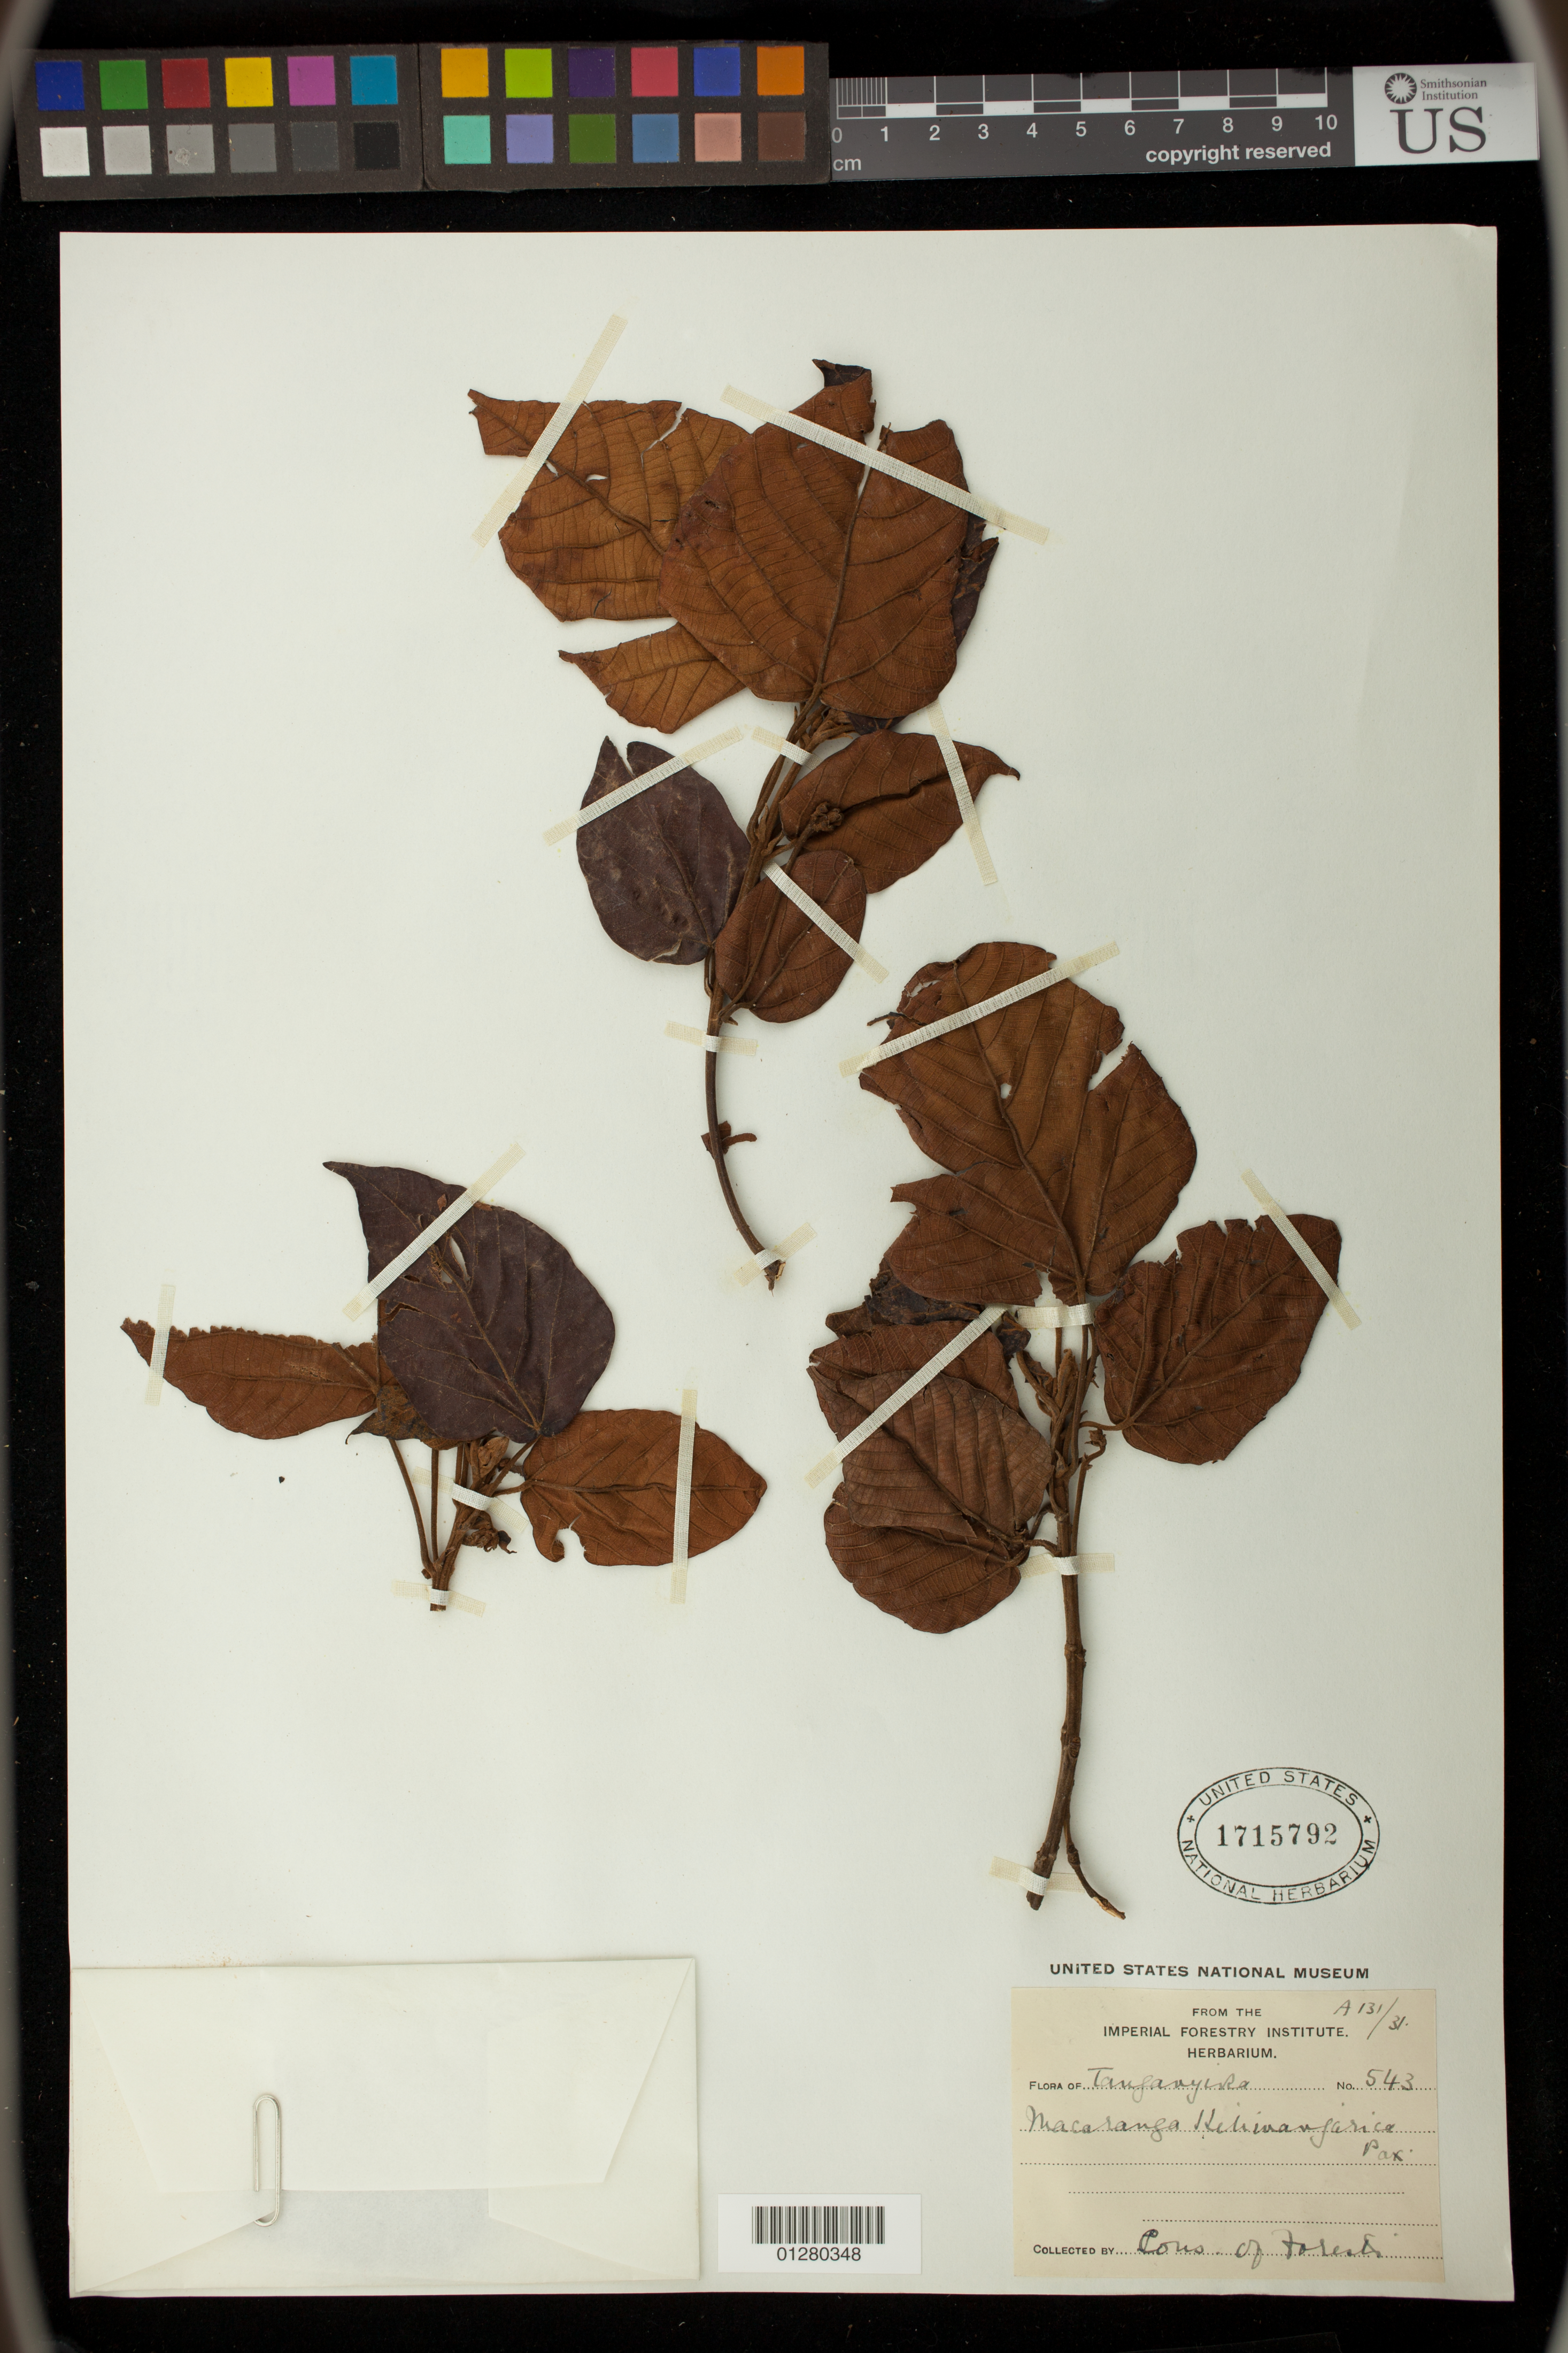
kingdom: Plantae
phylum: Tracheophyta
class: Magnoliopsida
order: Malpighiales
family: Euphorbiaceae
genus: Macaranga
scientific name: Macaranga kilimandscharica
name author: Pax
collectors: Cons. of Forests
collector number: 543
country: Tanzania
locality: Tanganyika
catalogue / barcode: US 1715792